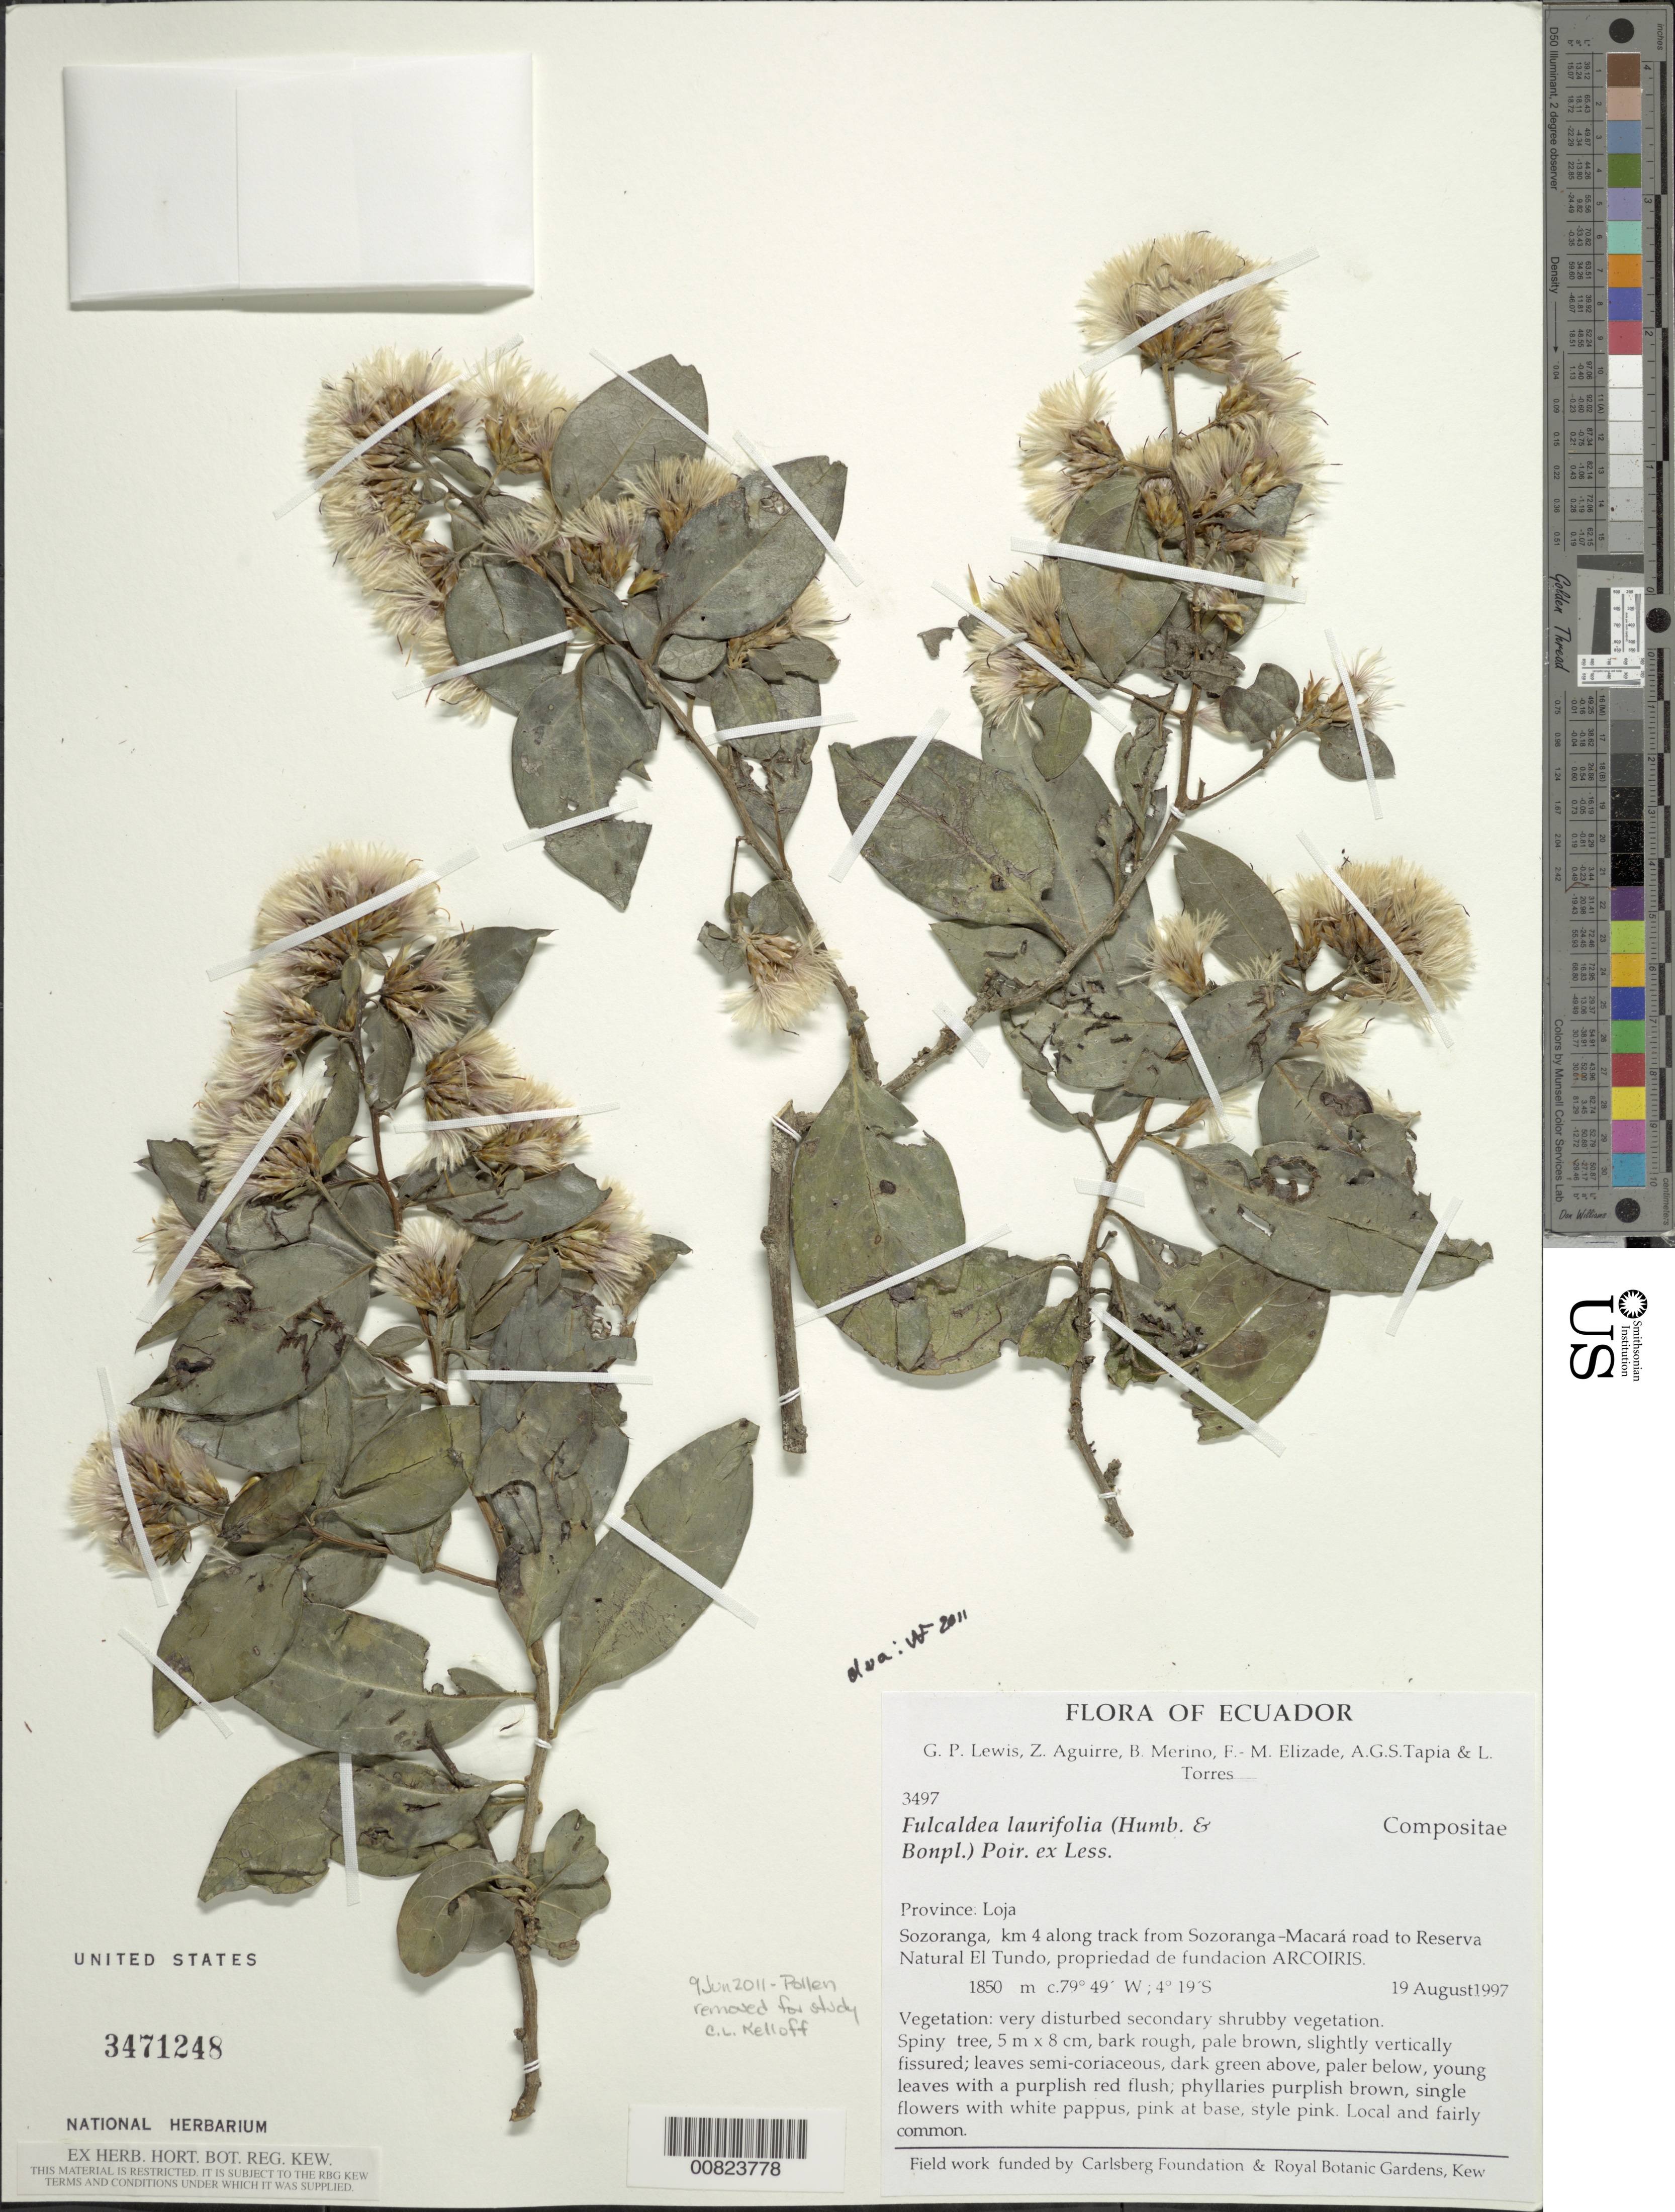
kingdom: Plantae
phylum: Tracheophyta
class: Magnoliopsida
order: Asterales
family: Asteraceae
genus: Fulcaldea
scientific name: Fulcaldea laurifolia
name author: (Bonpl.) Poir.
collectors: G. P. Lewis, Z. Aguirre, B. Merino, F. Elizade & et al.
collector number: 3497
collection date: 1997-08-19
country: Ecuador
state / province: Loja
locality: Province: Loja, Sozoranga, Km 4 along track from Sozoranga-Macara road to Reserva Natural El Tundo, propriedad de fundacion ARCOIRIS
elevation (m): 1850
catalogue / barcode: US 3471248